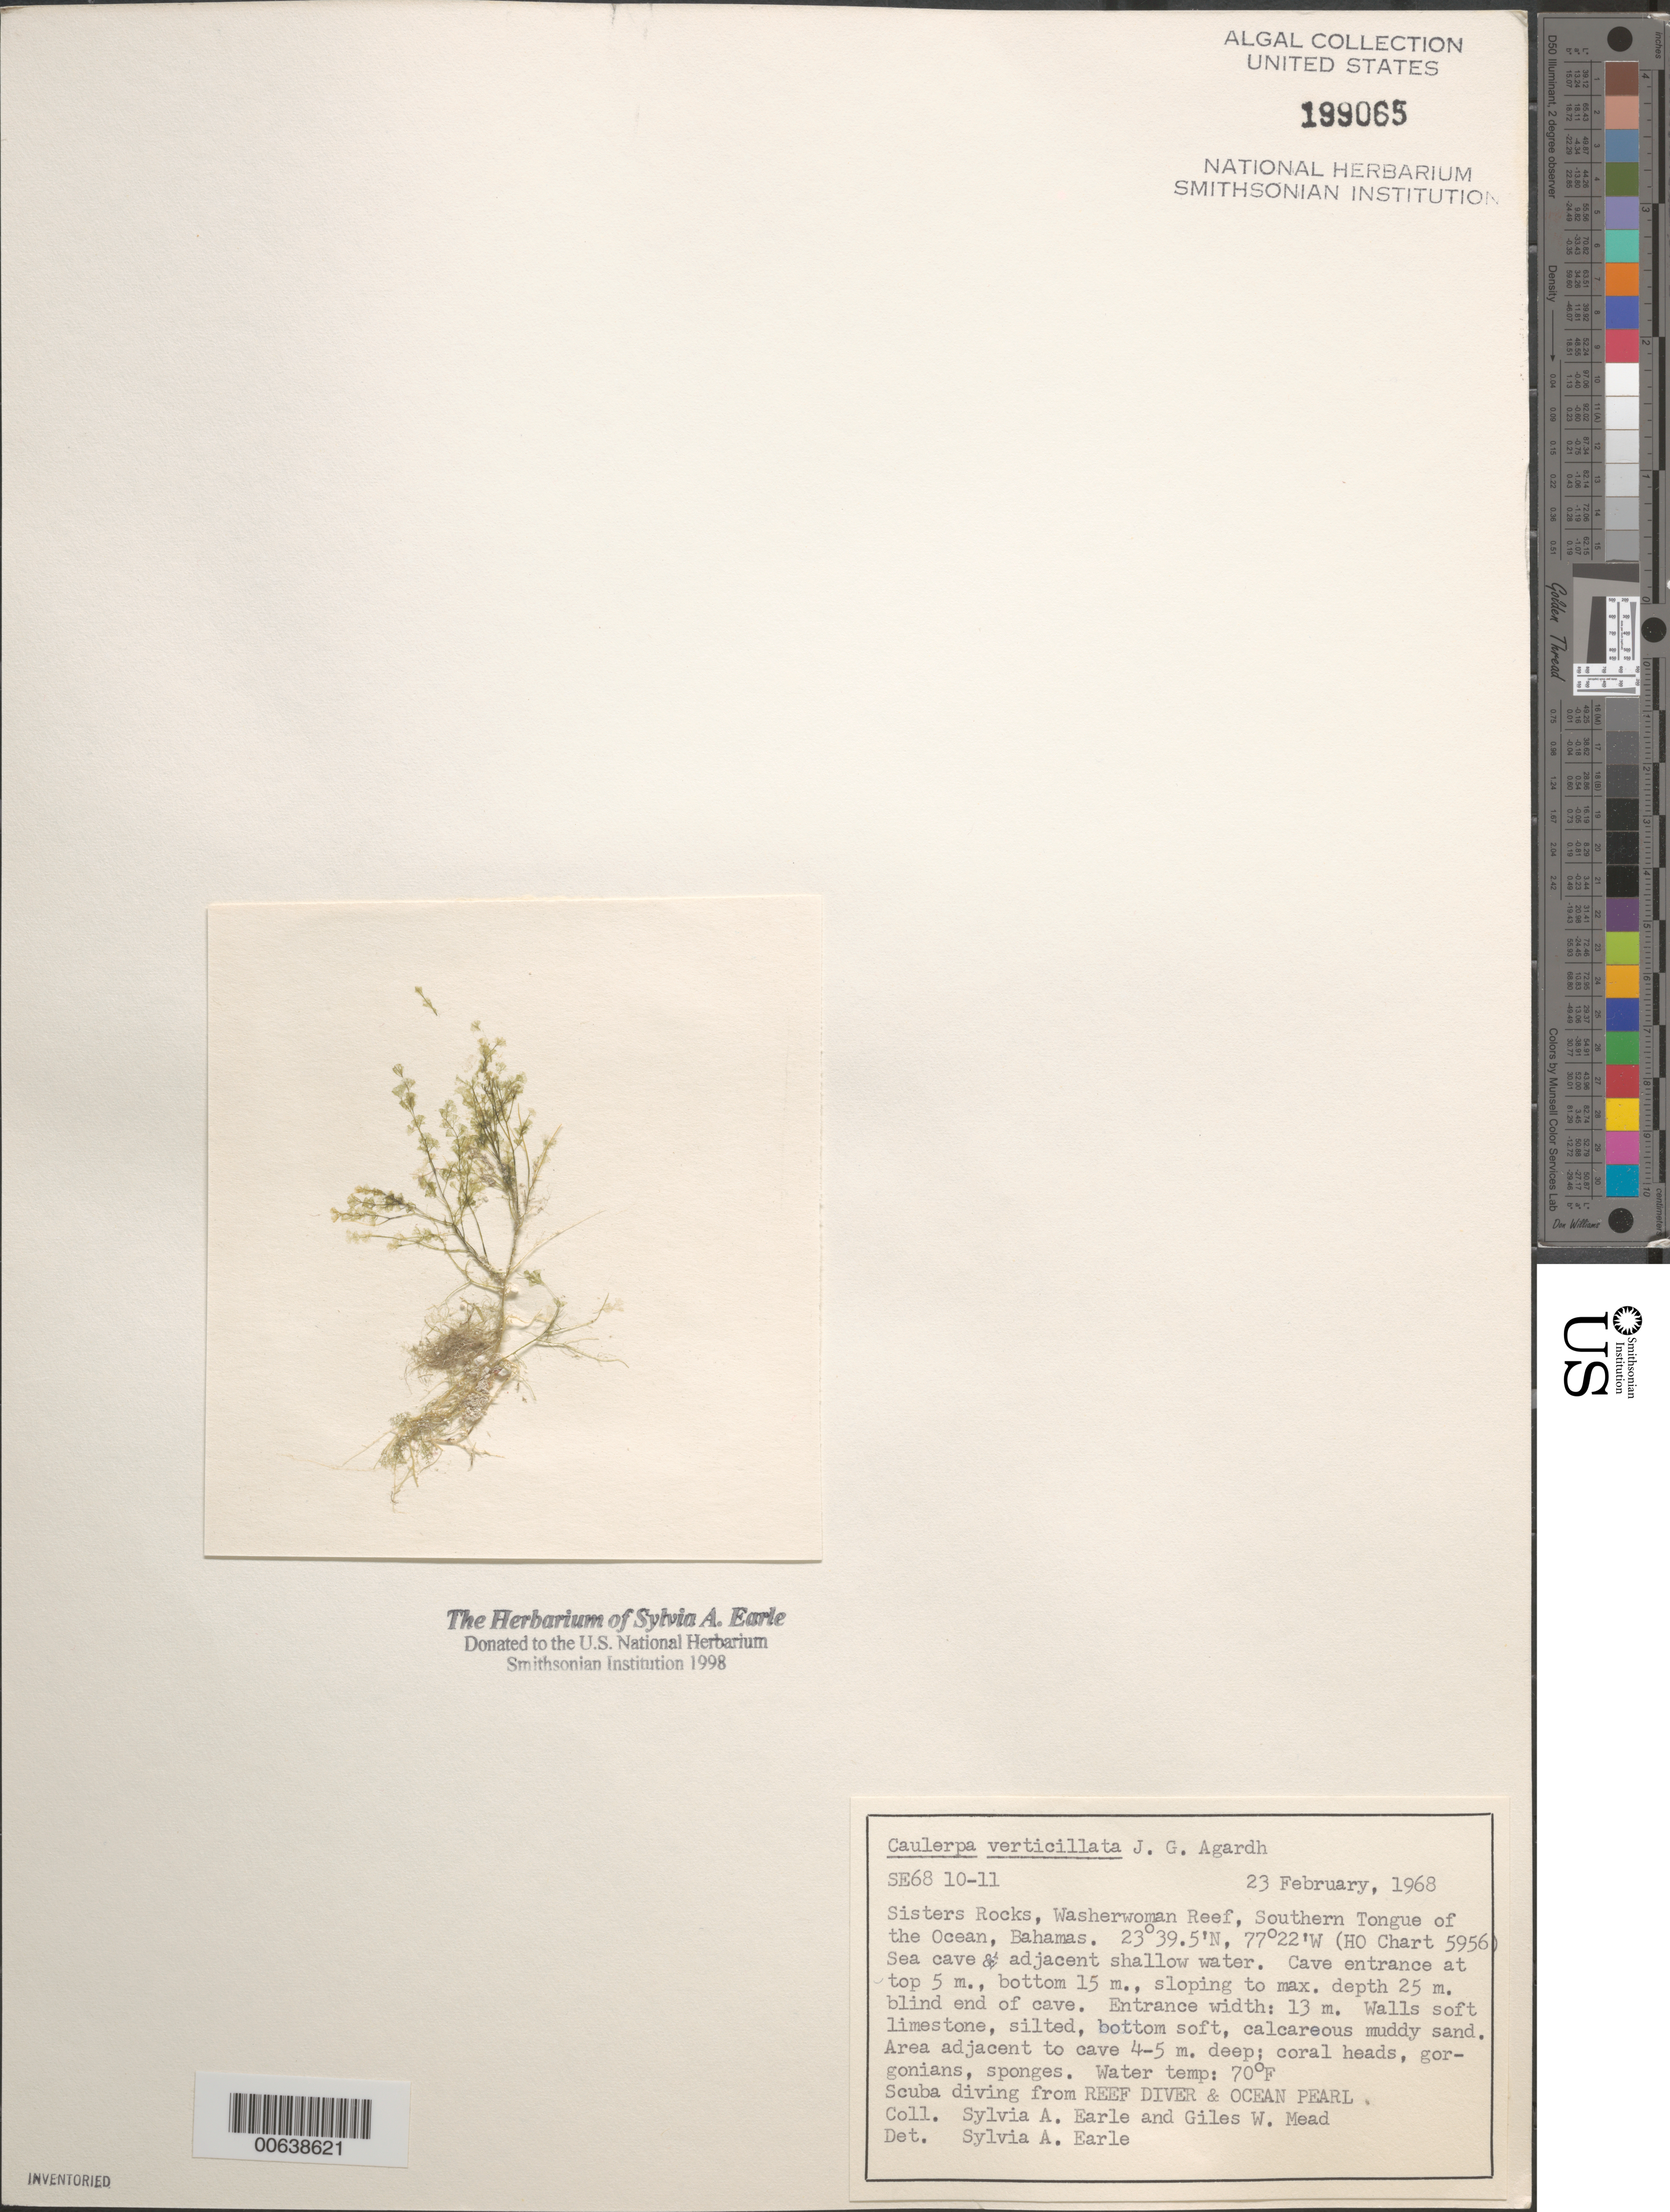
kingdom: Plantae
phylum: Chlorophyta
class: Ulvophyceae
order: Bryopsidales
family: Caulerpaceae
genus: Caulerpa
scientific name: Caulerpa verticillata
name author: J. Agardh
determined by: Earle, S. A.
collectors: S. A. Earle & G. W. Mead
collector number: Se 6810-11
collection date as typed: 23 Feb 1968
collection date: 1968-02-23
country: Bahamas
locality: Sisters Rocks, Washerwoman Reef, Southern Tongue of the Ocean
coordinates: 23 39.5' N, 77 22' W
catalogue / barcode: US 199065